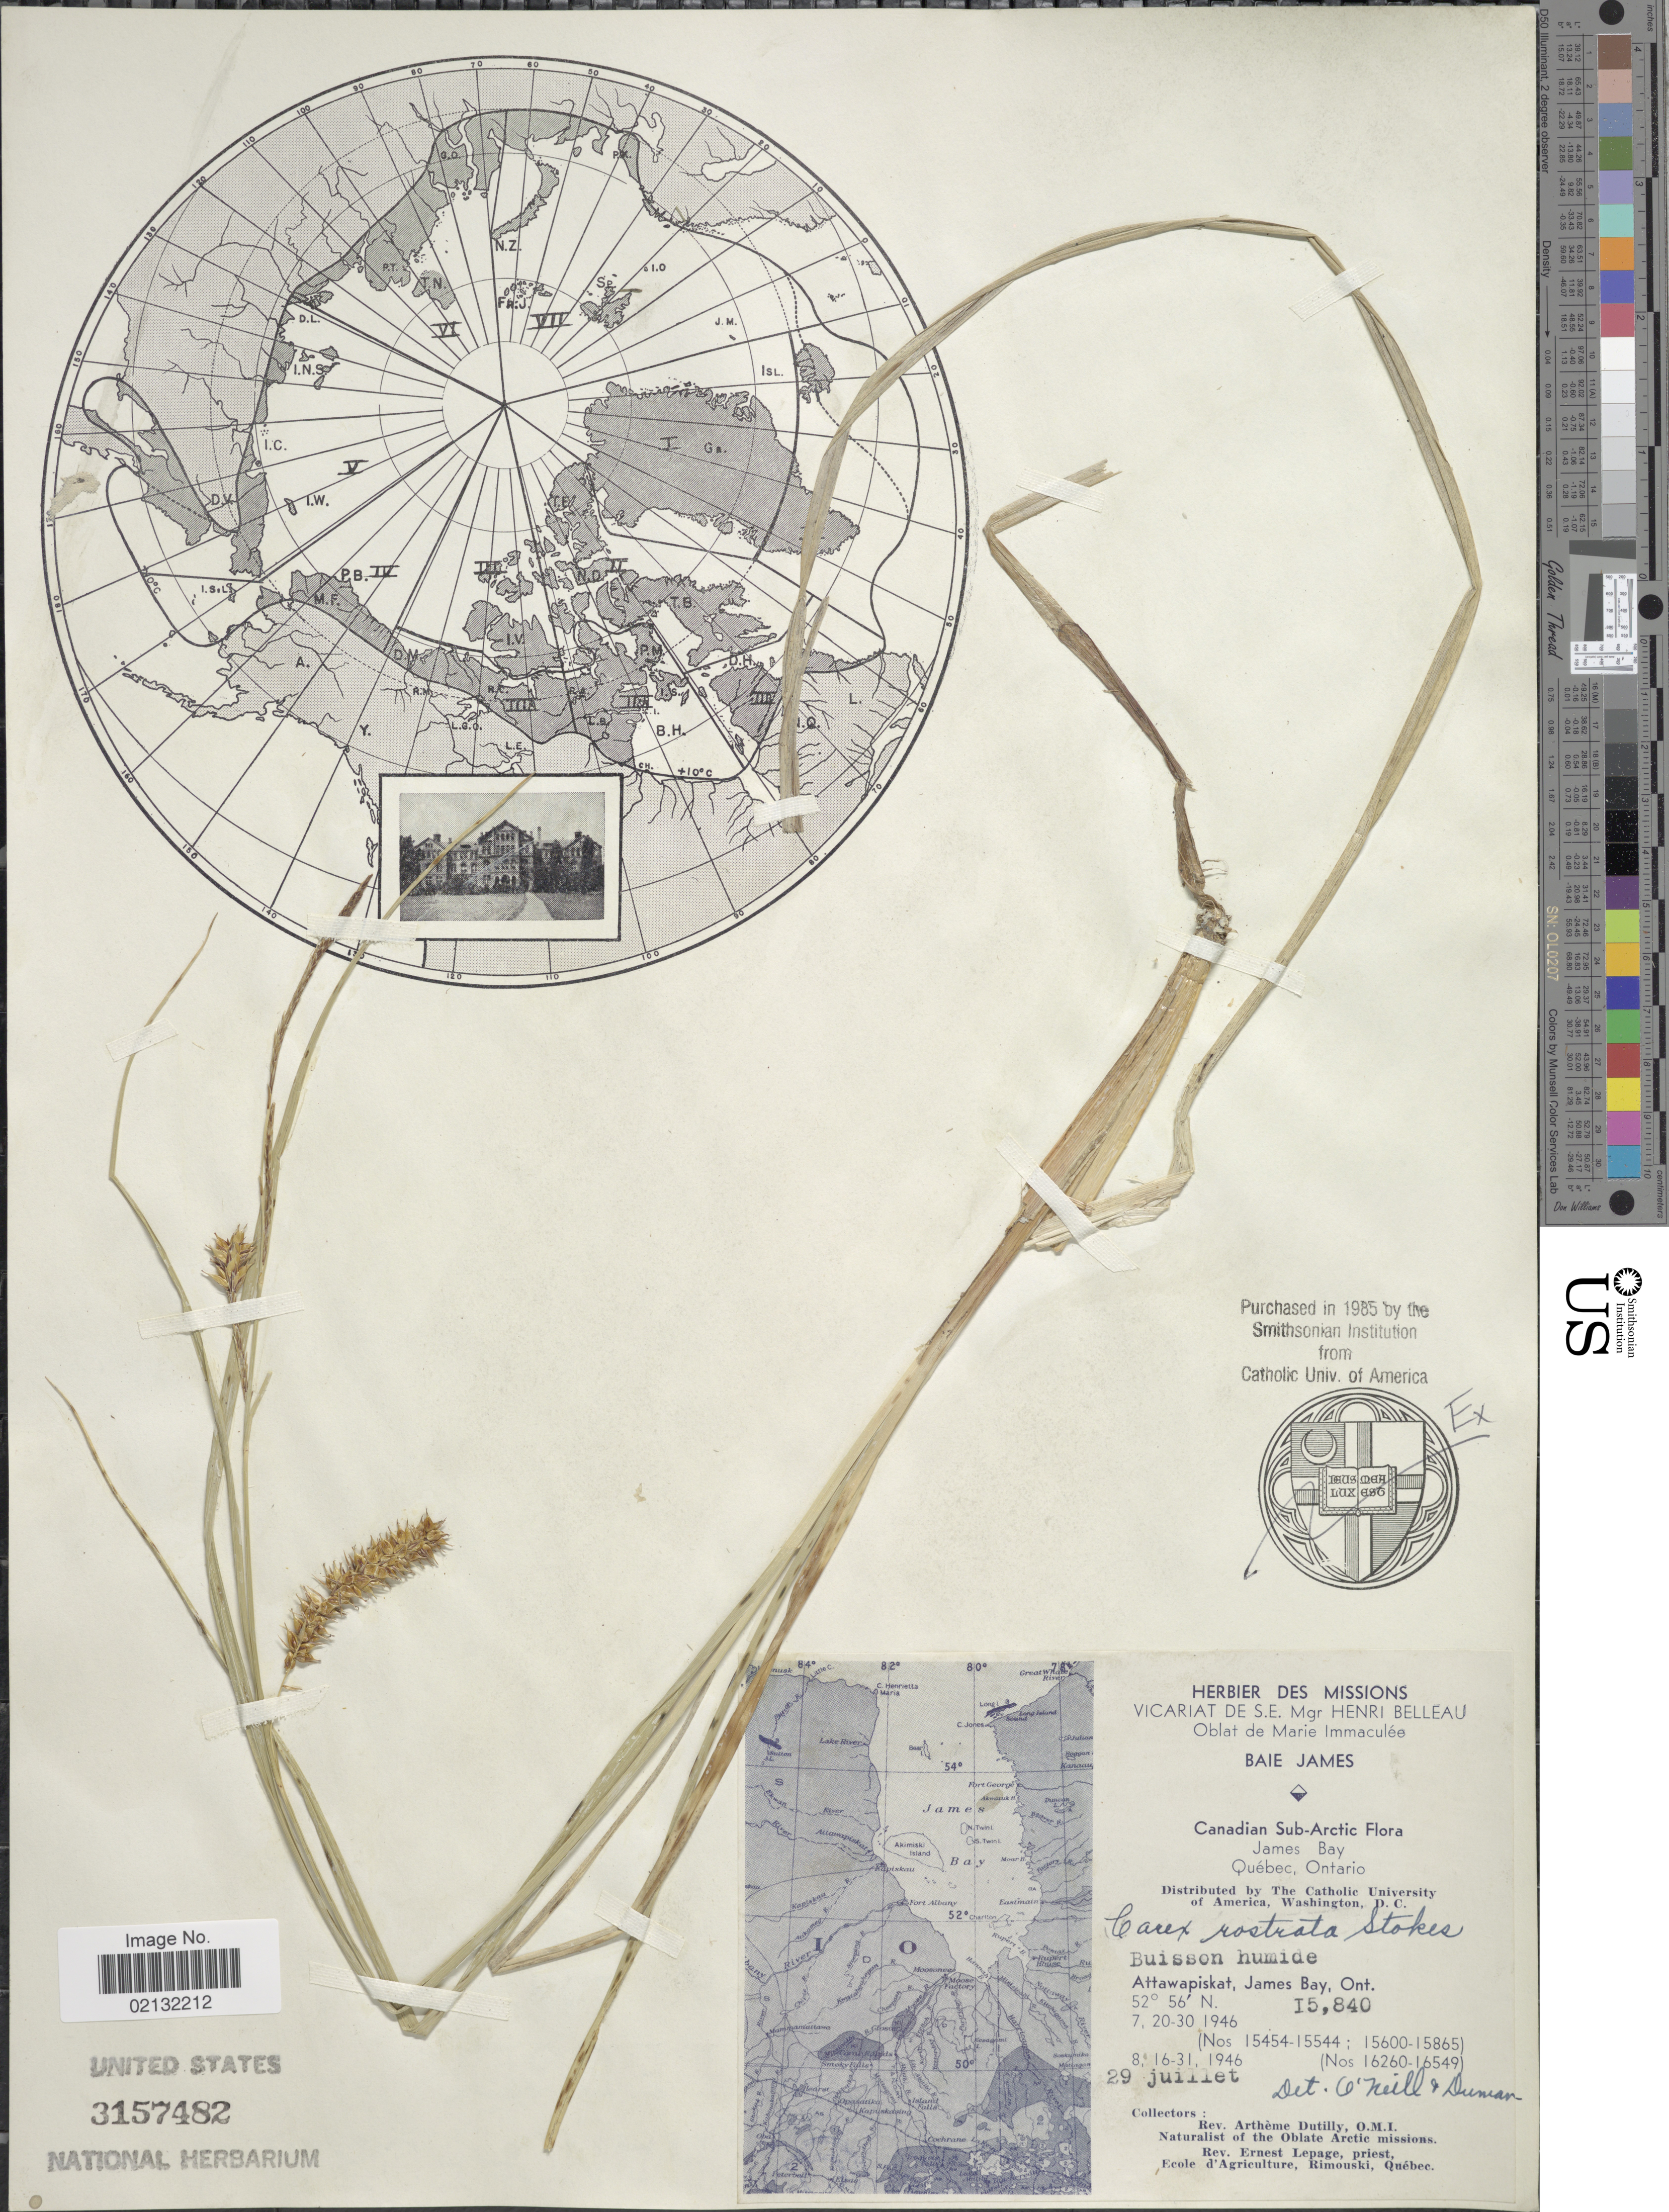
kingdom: Plantae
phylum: Tracheophyta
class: Liliopsida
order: Poales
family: Cyperaceae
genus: Carex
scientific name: Carex rostrata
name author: Stokes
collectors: A. Dutilly & E. Lepage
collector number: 15840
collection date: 1946-07-29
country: Canada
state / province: Ontario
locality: Canadian Sub-Arctic, James Bay, Attawapiskat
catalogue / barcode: US 3157482